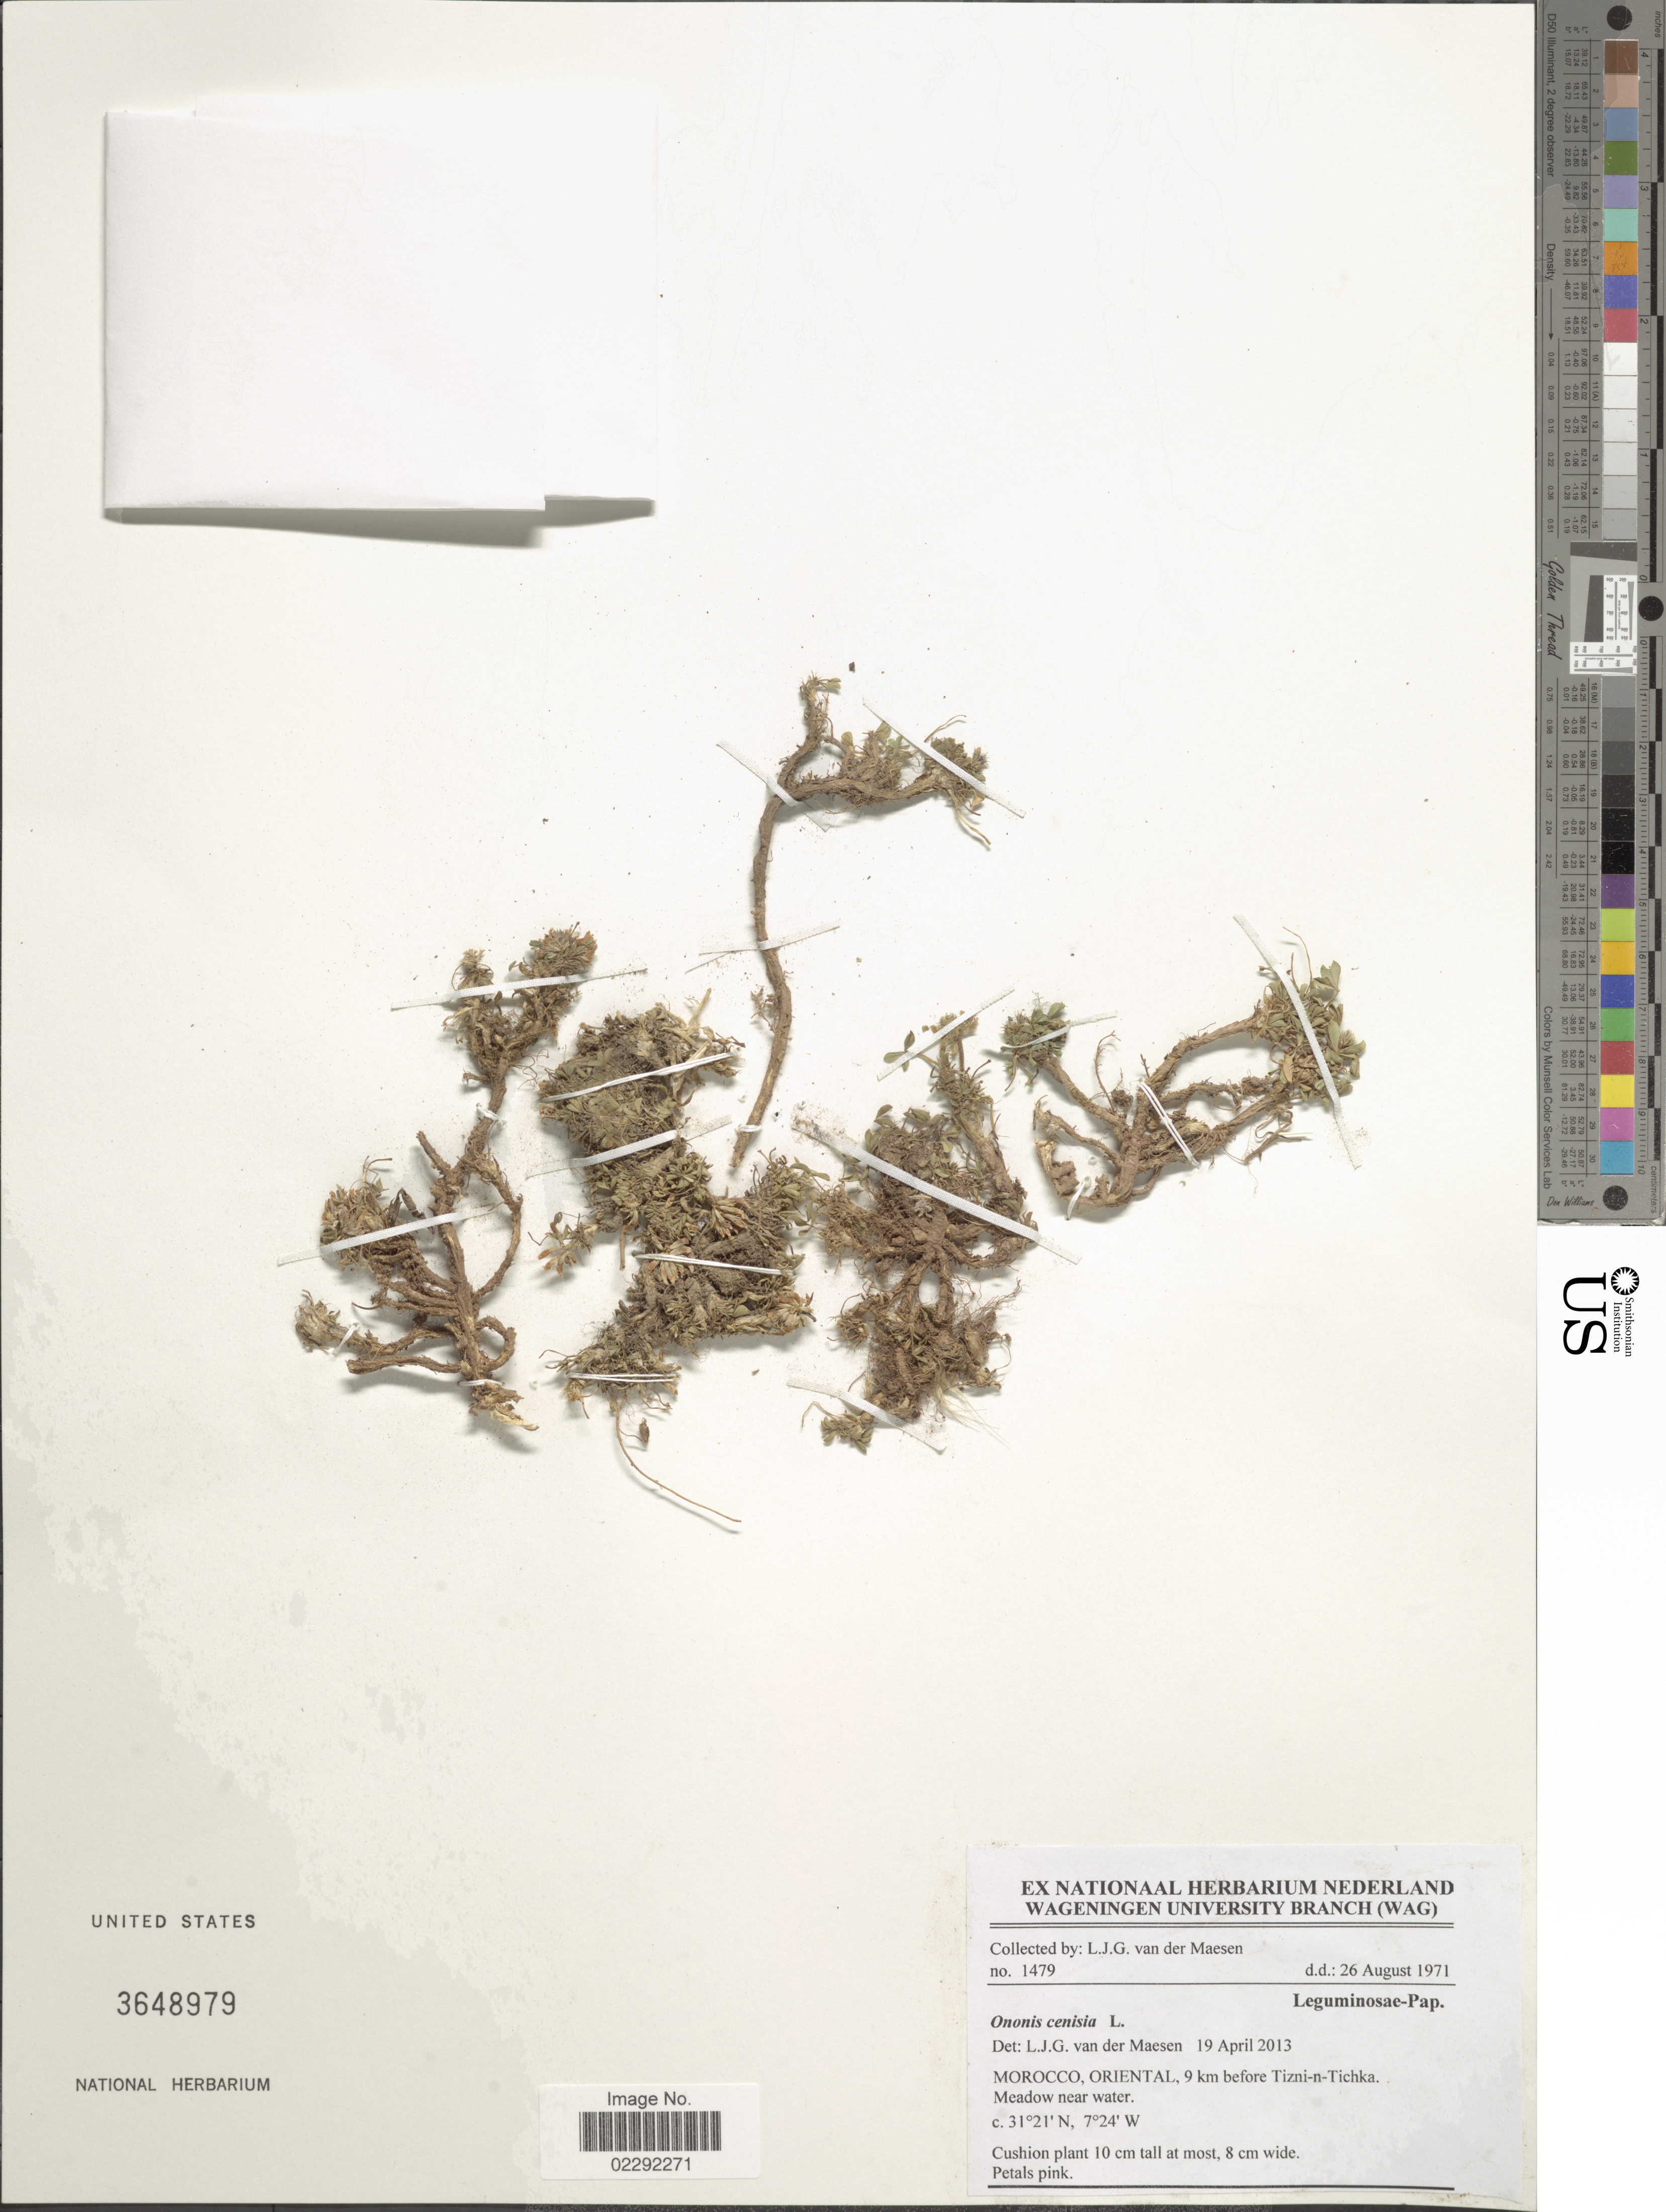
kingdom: Plantae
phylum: Tracheophyta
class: Magnoliopsida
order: Fabales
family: Fabaceae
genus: Ononis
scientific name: Ononis cenisia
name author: L.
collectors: L. van der Maesen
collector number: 1479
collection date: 1971-08-26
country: Morocco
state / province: Oriental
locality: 9 km before Tizni-n-Tichka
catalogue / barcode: US 3648979